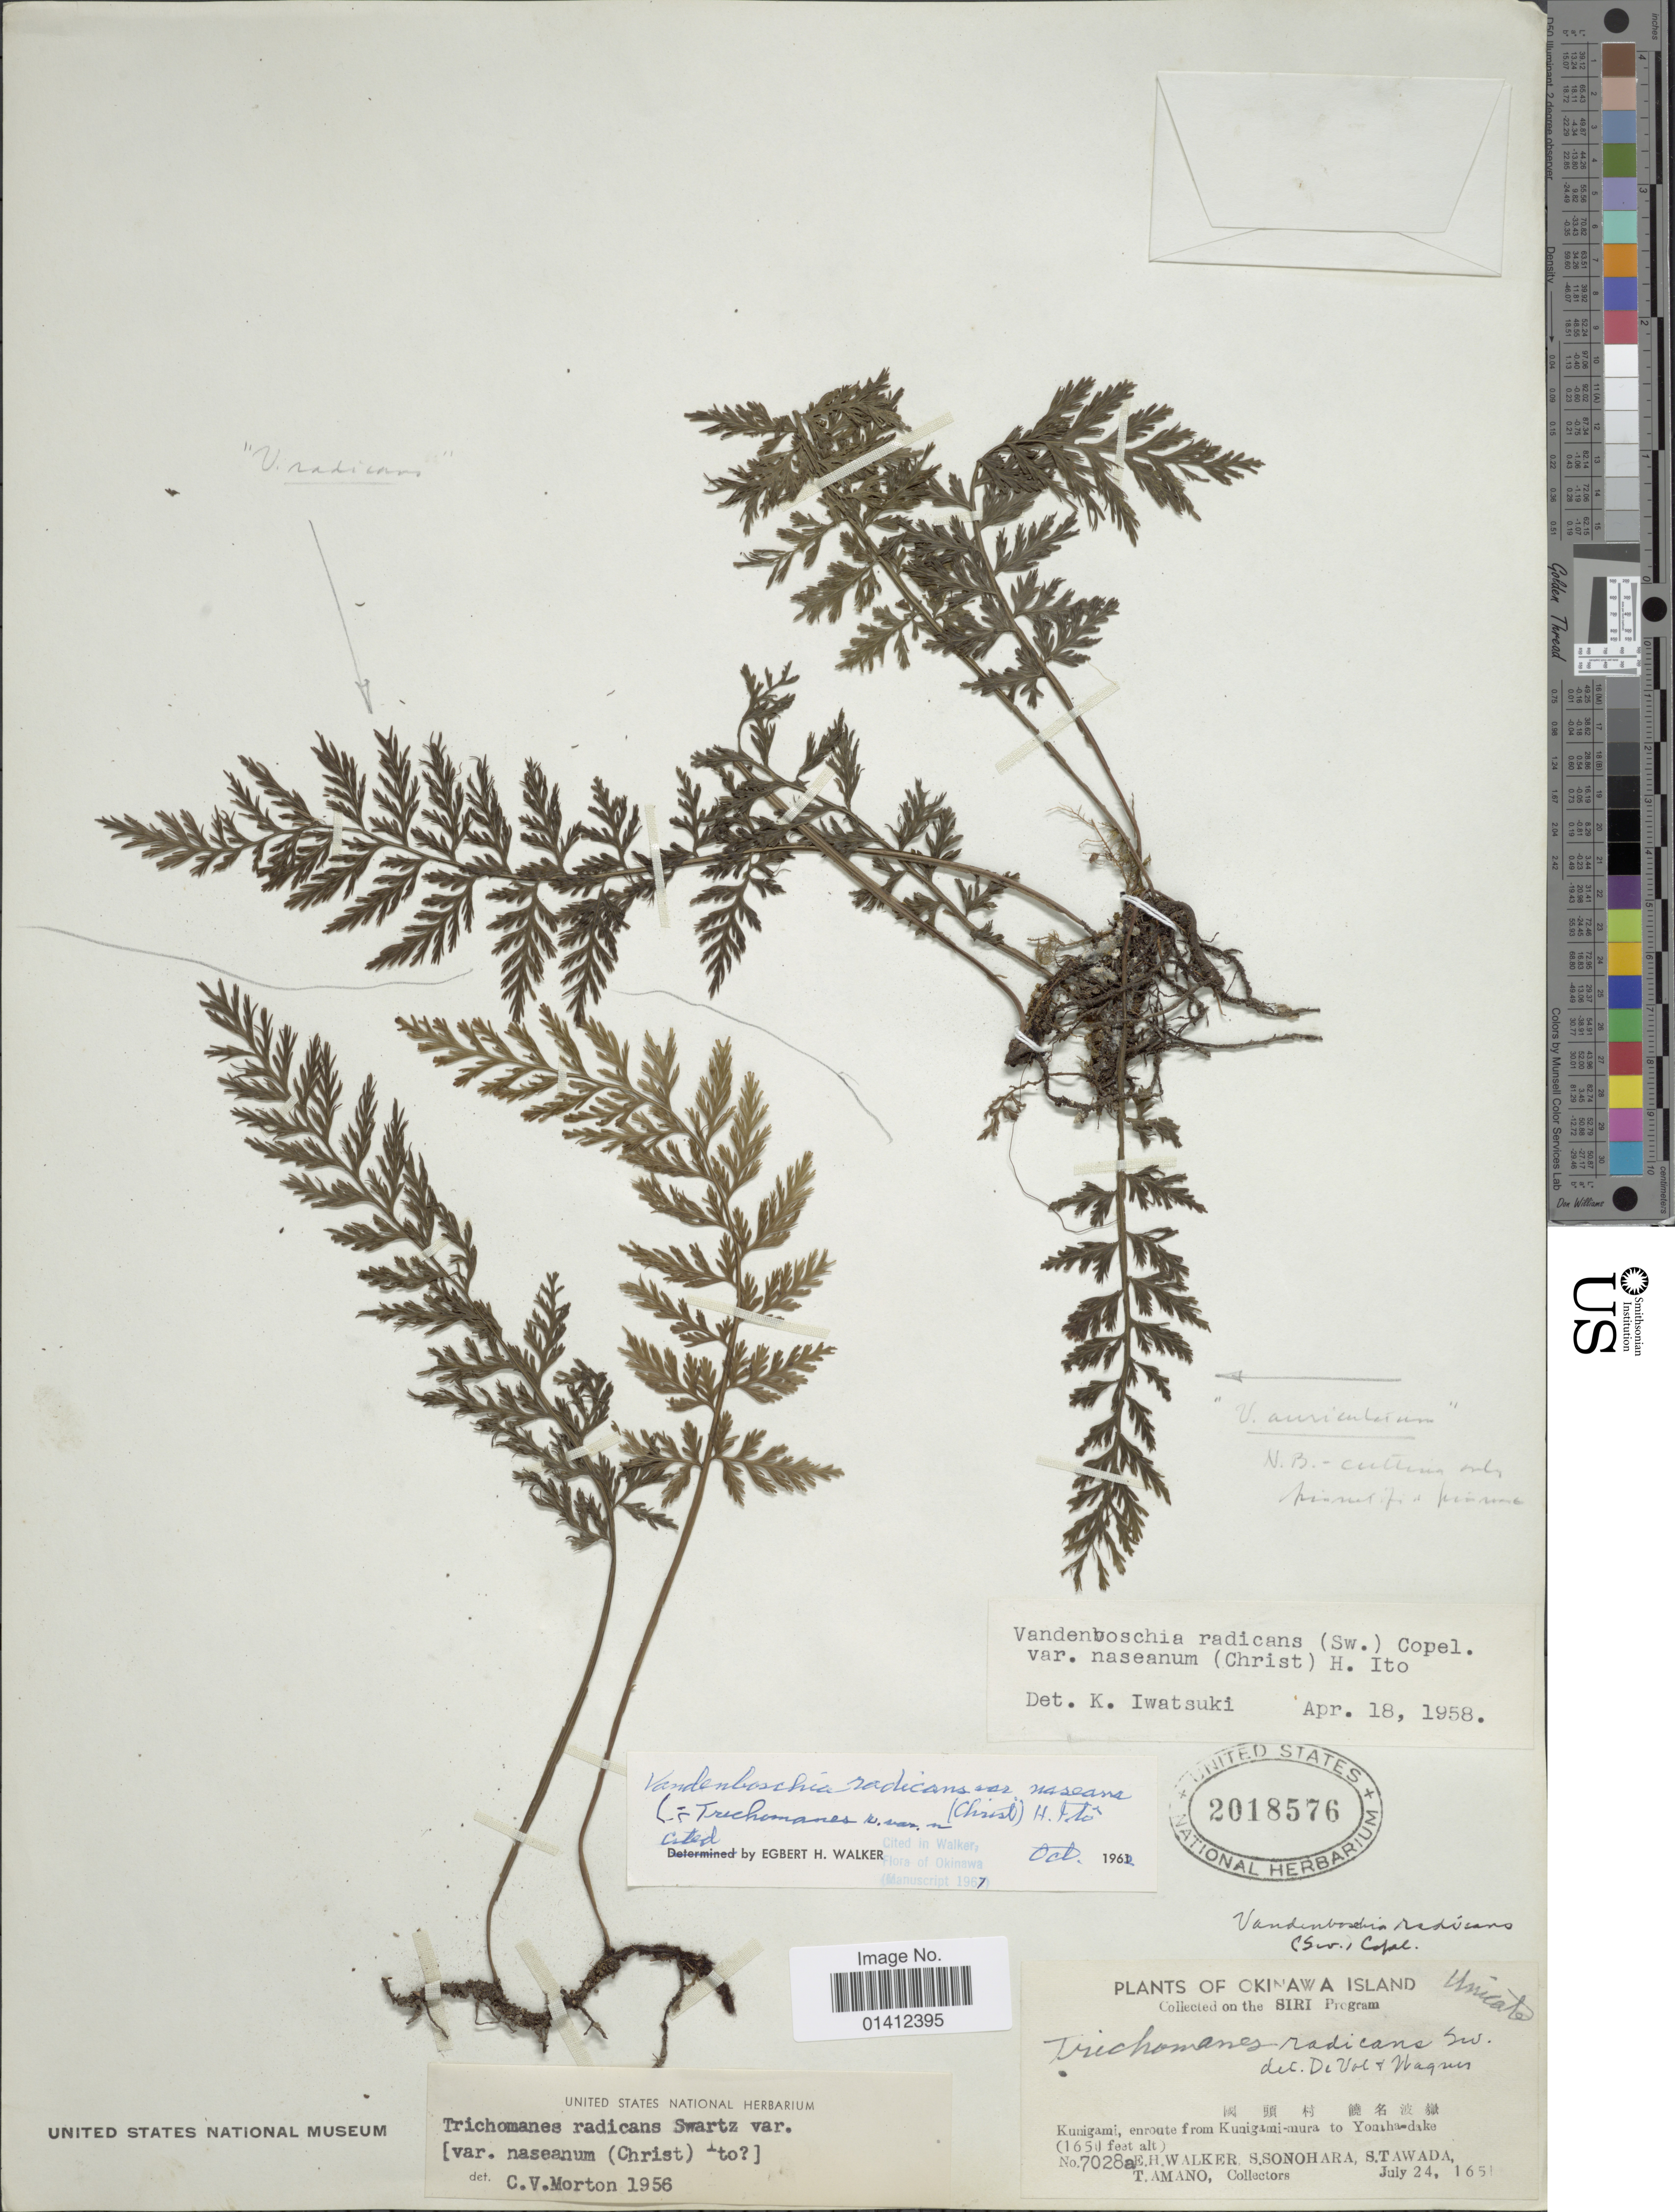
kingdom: Plantae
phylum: Tracheophyta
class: Polypodiopsida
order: Hymenophyllales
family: Hymenophyllaceae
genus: Vandenboschia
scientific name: Vandenboschia radicans var. naseana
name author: (Christ) H. Itô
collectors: E. H. Walker, S. Sonohara, S. Tawada & T. Amano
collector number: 7028a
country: Japan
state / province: Okinawa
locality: Okinawa Island, Kunigama, en route from Kunigama-mura to Yomaha-dake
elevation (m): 503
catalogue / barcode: US 2018576